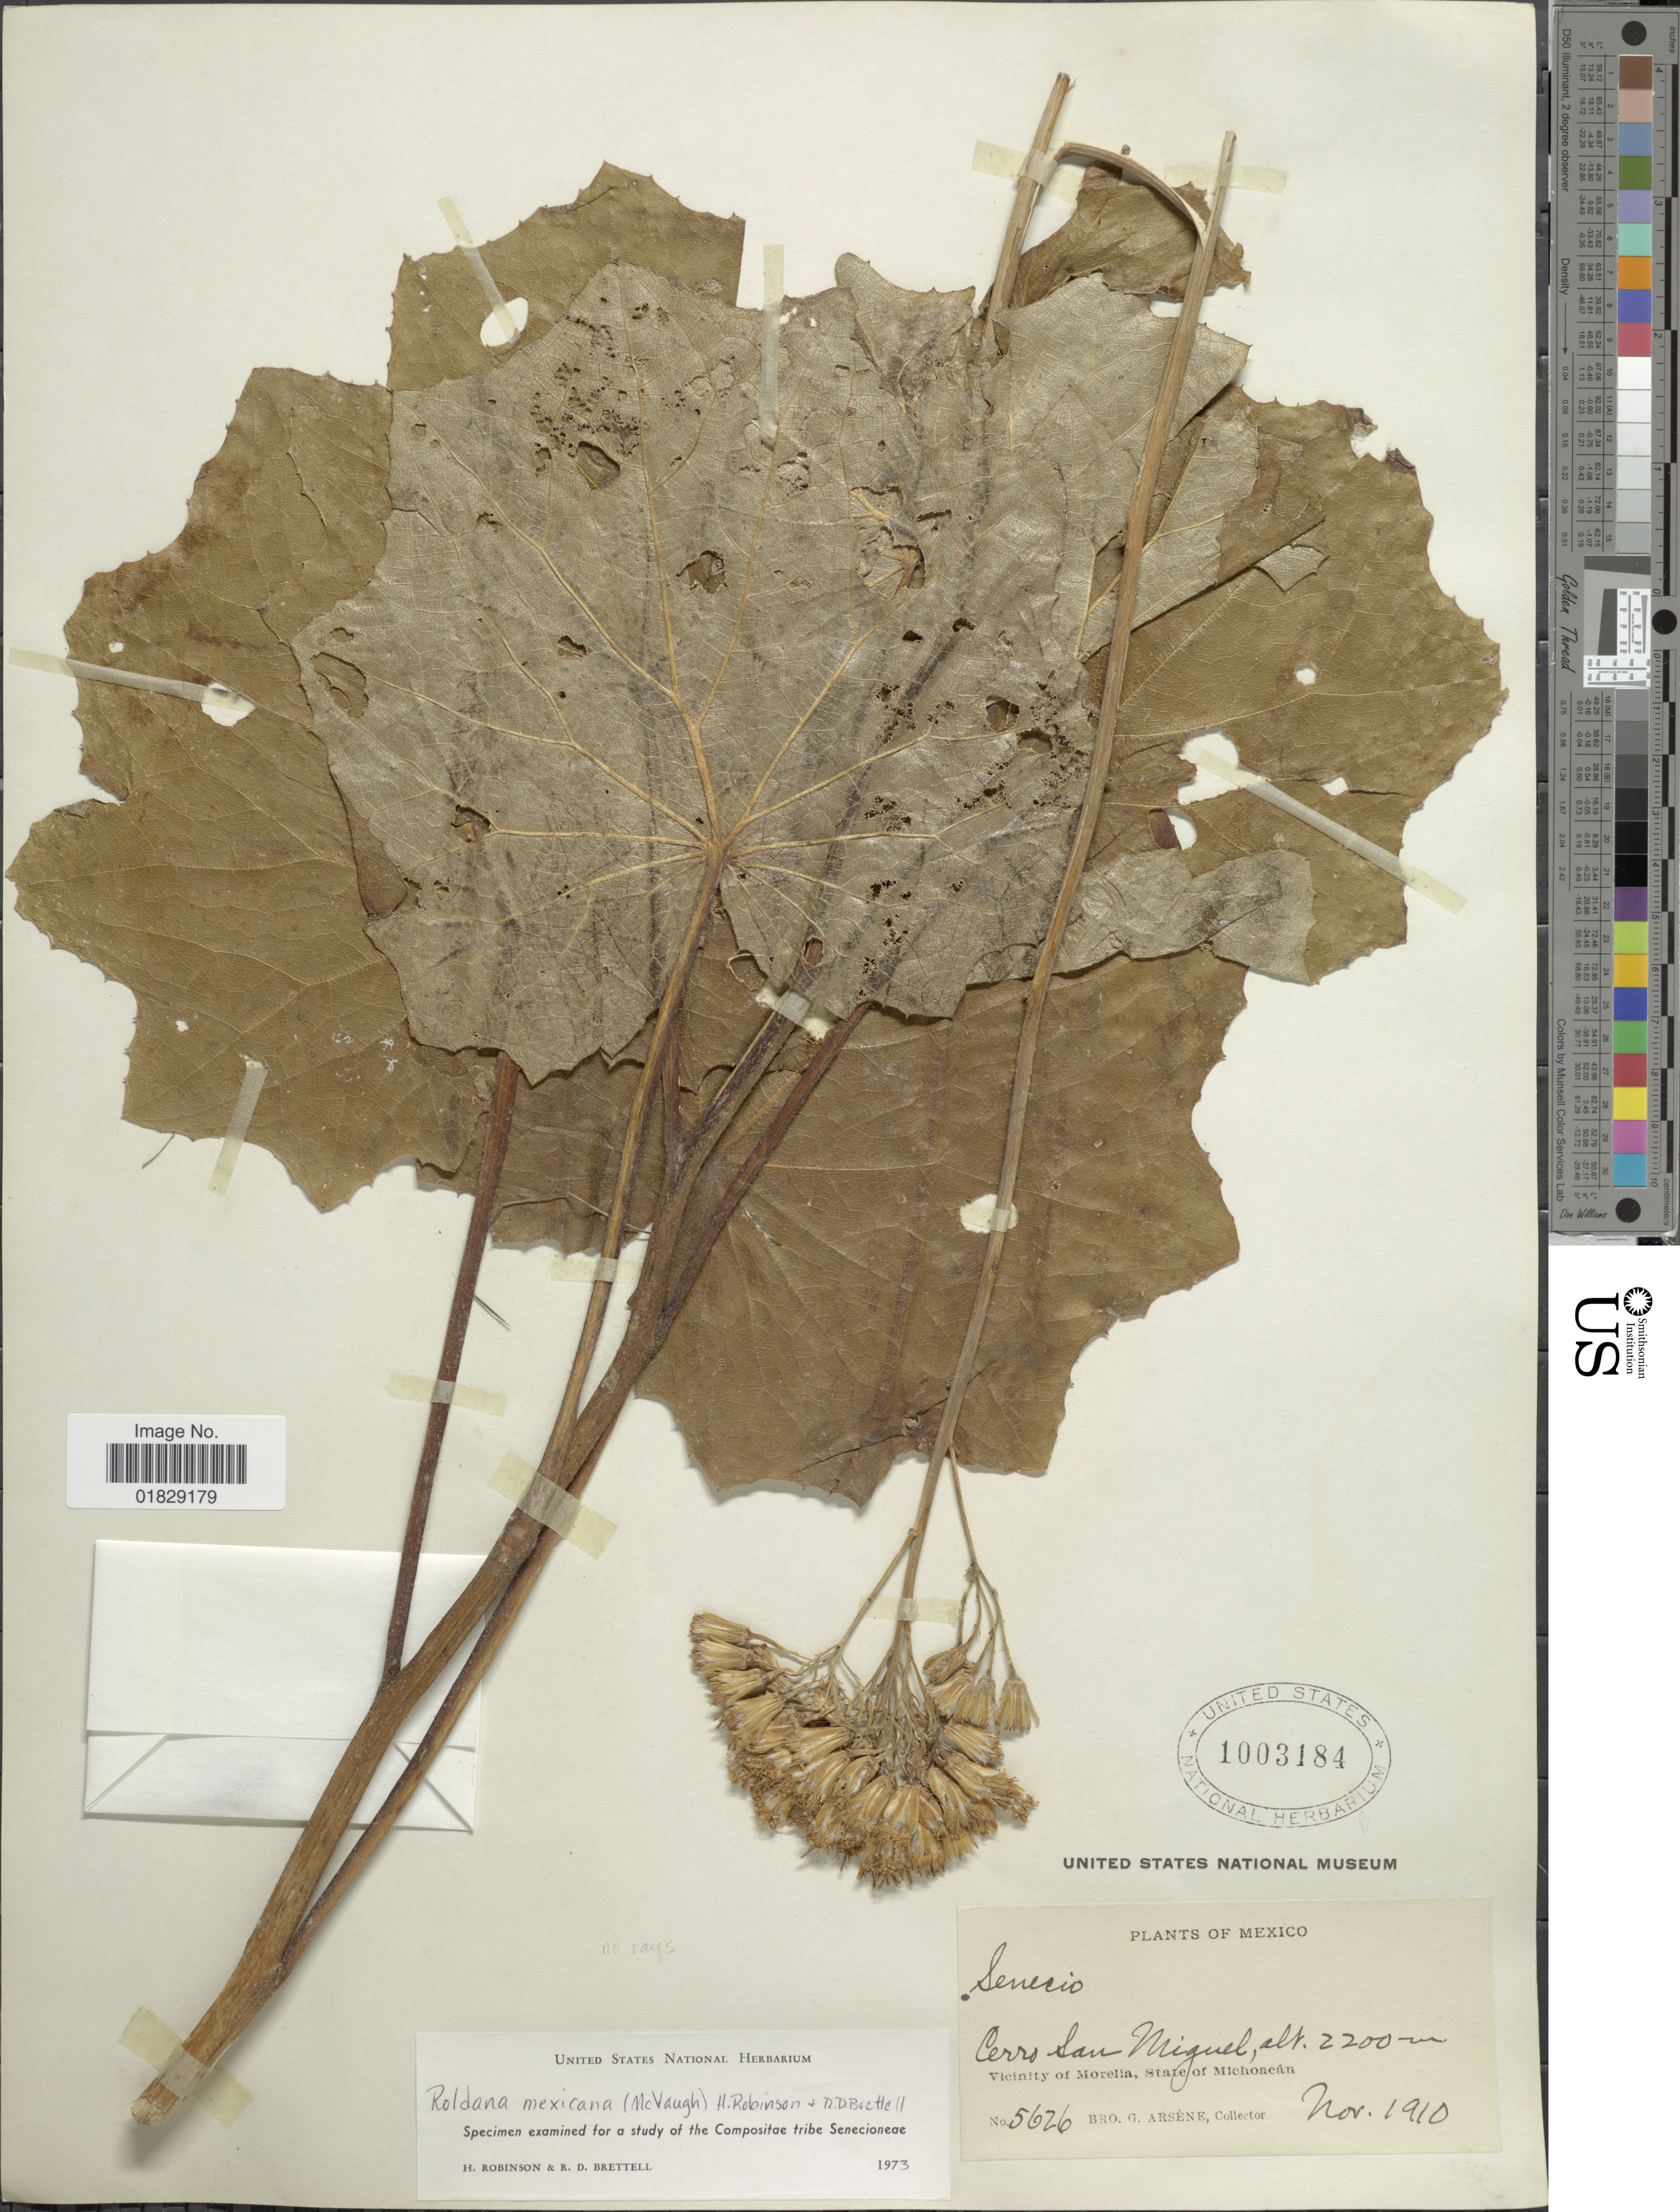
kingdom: Plantae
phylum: Tracheophyta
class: Magnoliopsida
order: Asterales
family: Asteraceae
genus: Roldana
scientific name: Roldana mexicana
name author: (McVaugh) H. Rob. & Brettell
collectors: Bro. G. Arsène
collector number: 5626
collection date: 1910-11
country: Mexico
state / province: Michoacán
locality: Cerro San Miguel. Vicinity of Morelia, State of Michoacán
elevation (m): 2200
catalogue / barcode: US 1003184